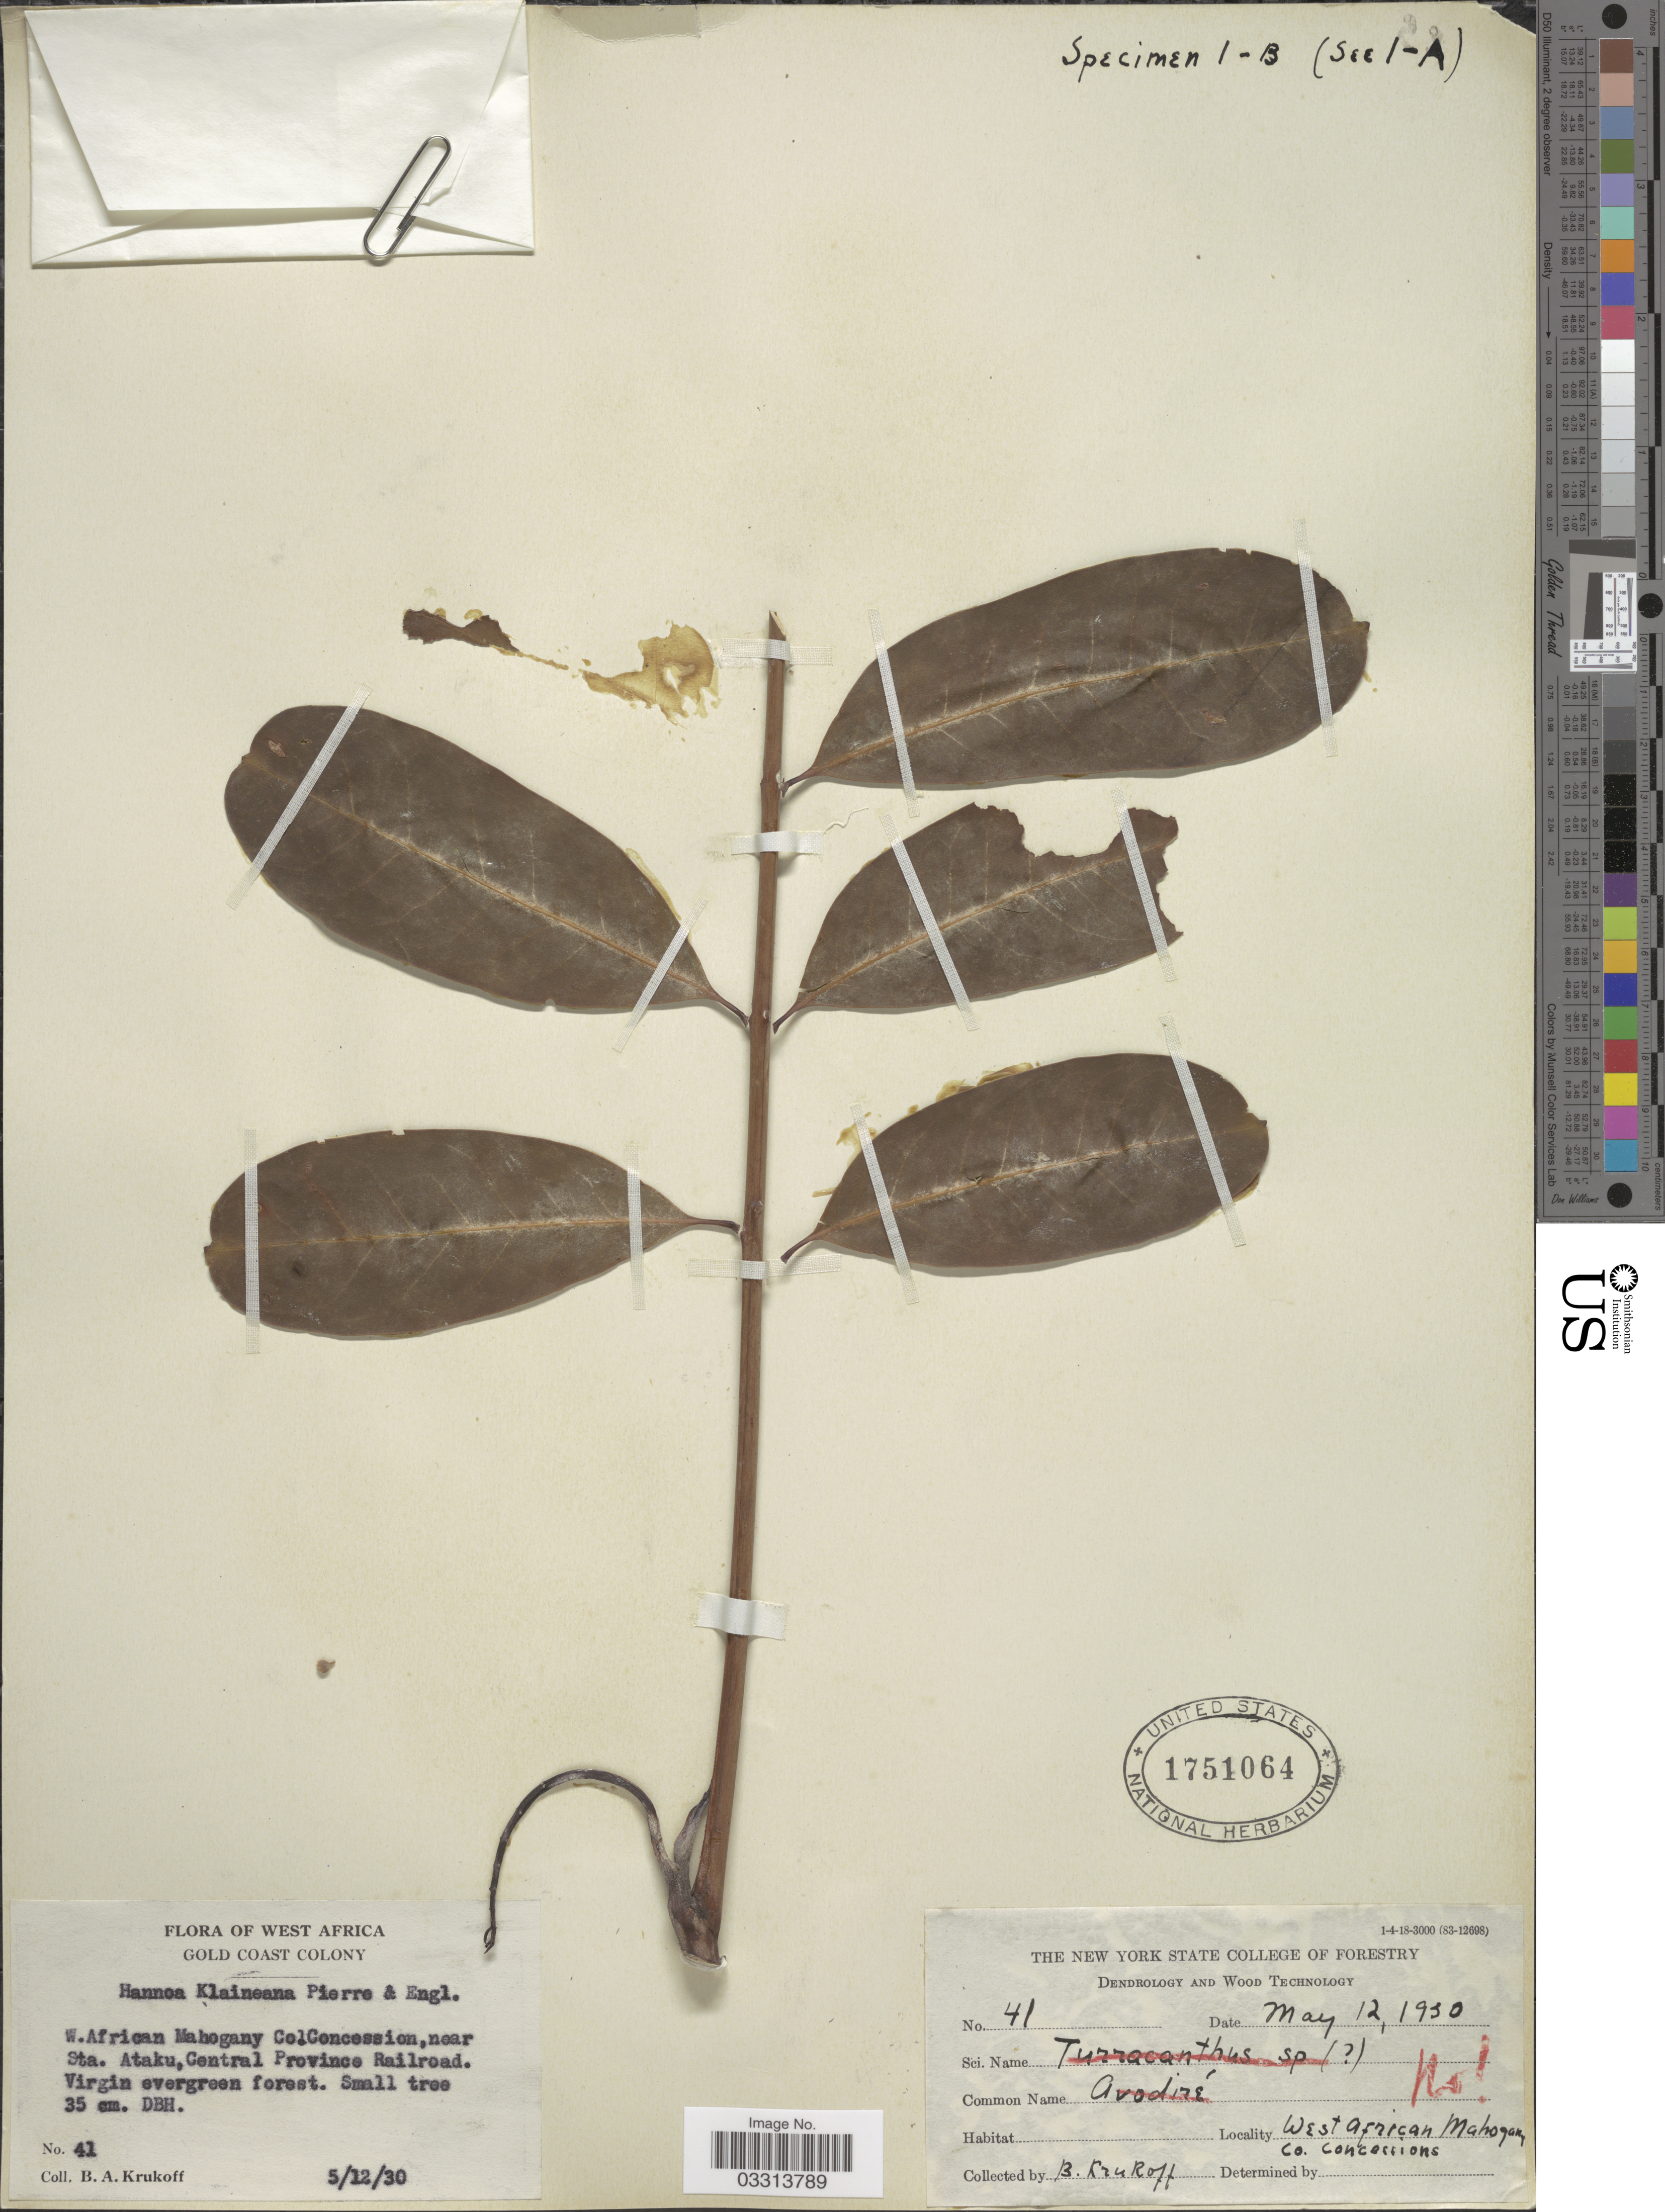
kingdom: Plantae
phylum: Tracheophyta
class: Magnoliopsida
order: Sapindales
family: Simaroubaceae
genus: Hannoa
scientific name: Hannoa klaineana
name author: Pierre ex Engl.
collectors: B. A. Krukoff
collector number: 41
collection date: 1930-05-12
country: Ghana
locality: West Africa, Gold Coast Colony, W. African Mahogany Col. Concession, near Sta. Ataku, Central Province Railroad.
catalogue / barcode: US 1751064